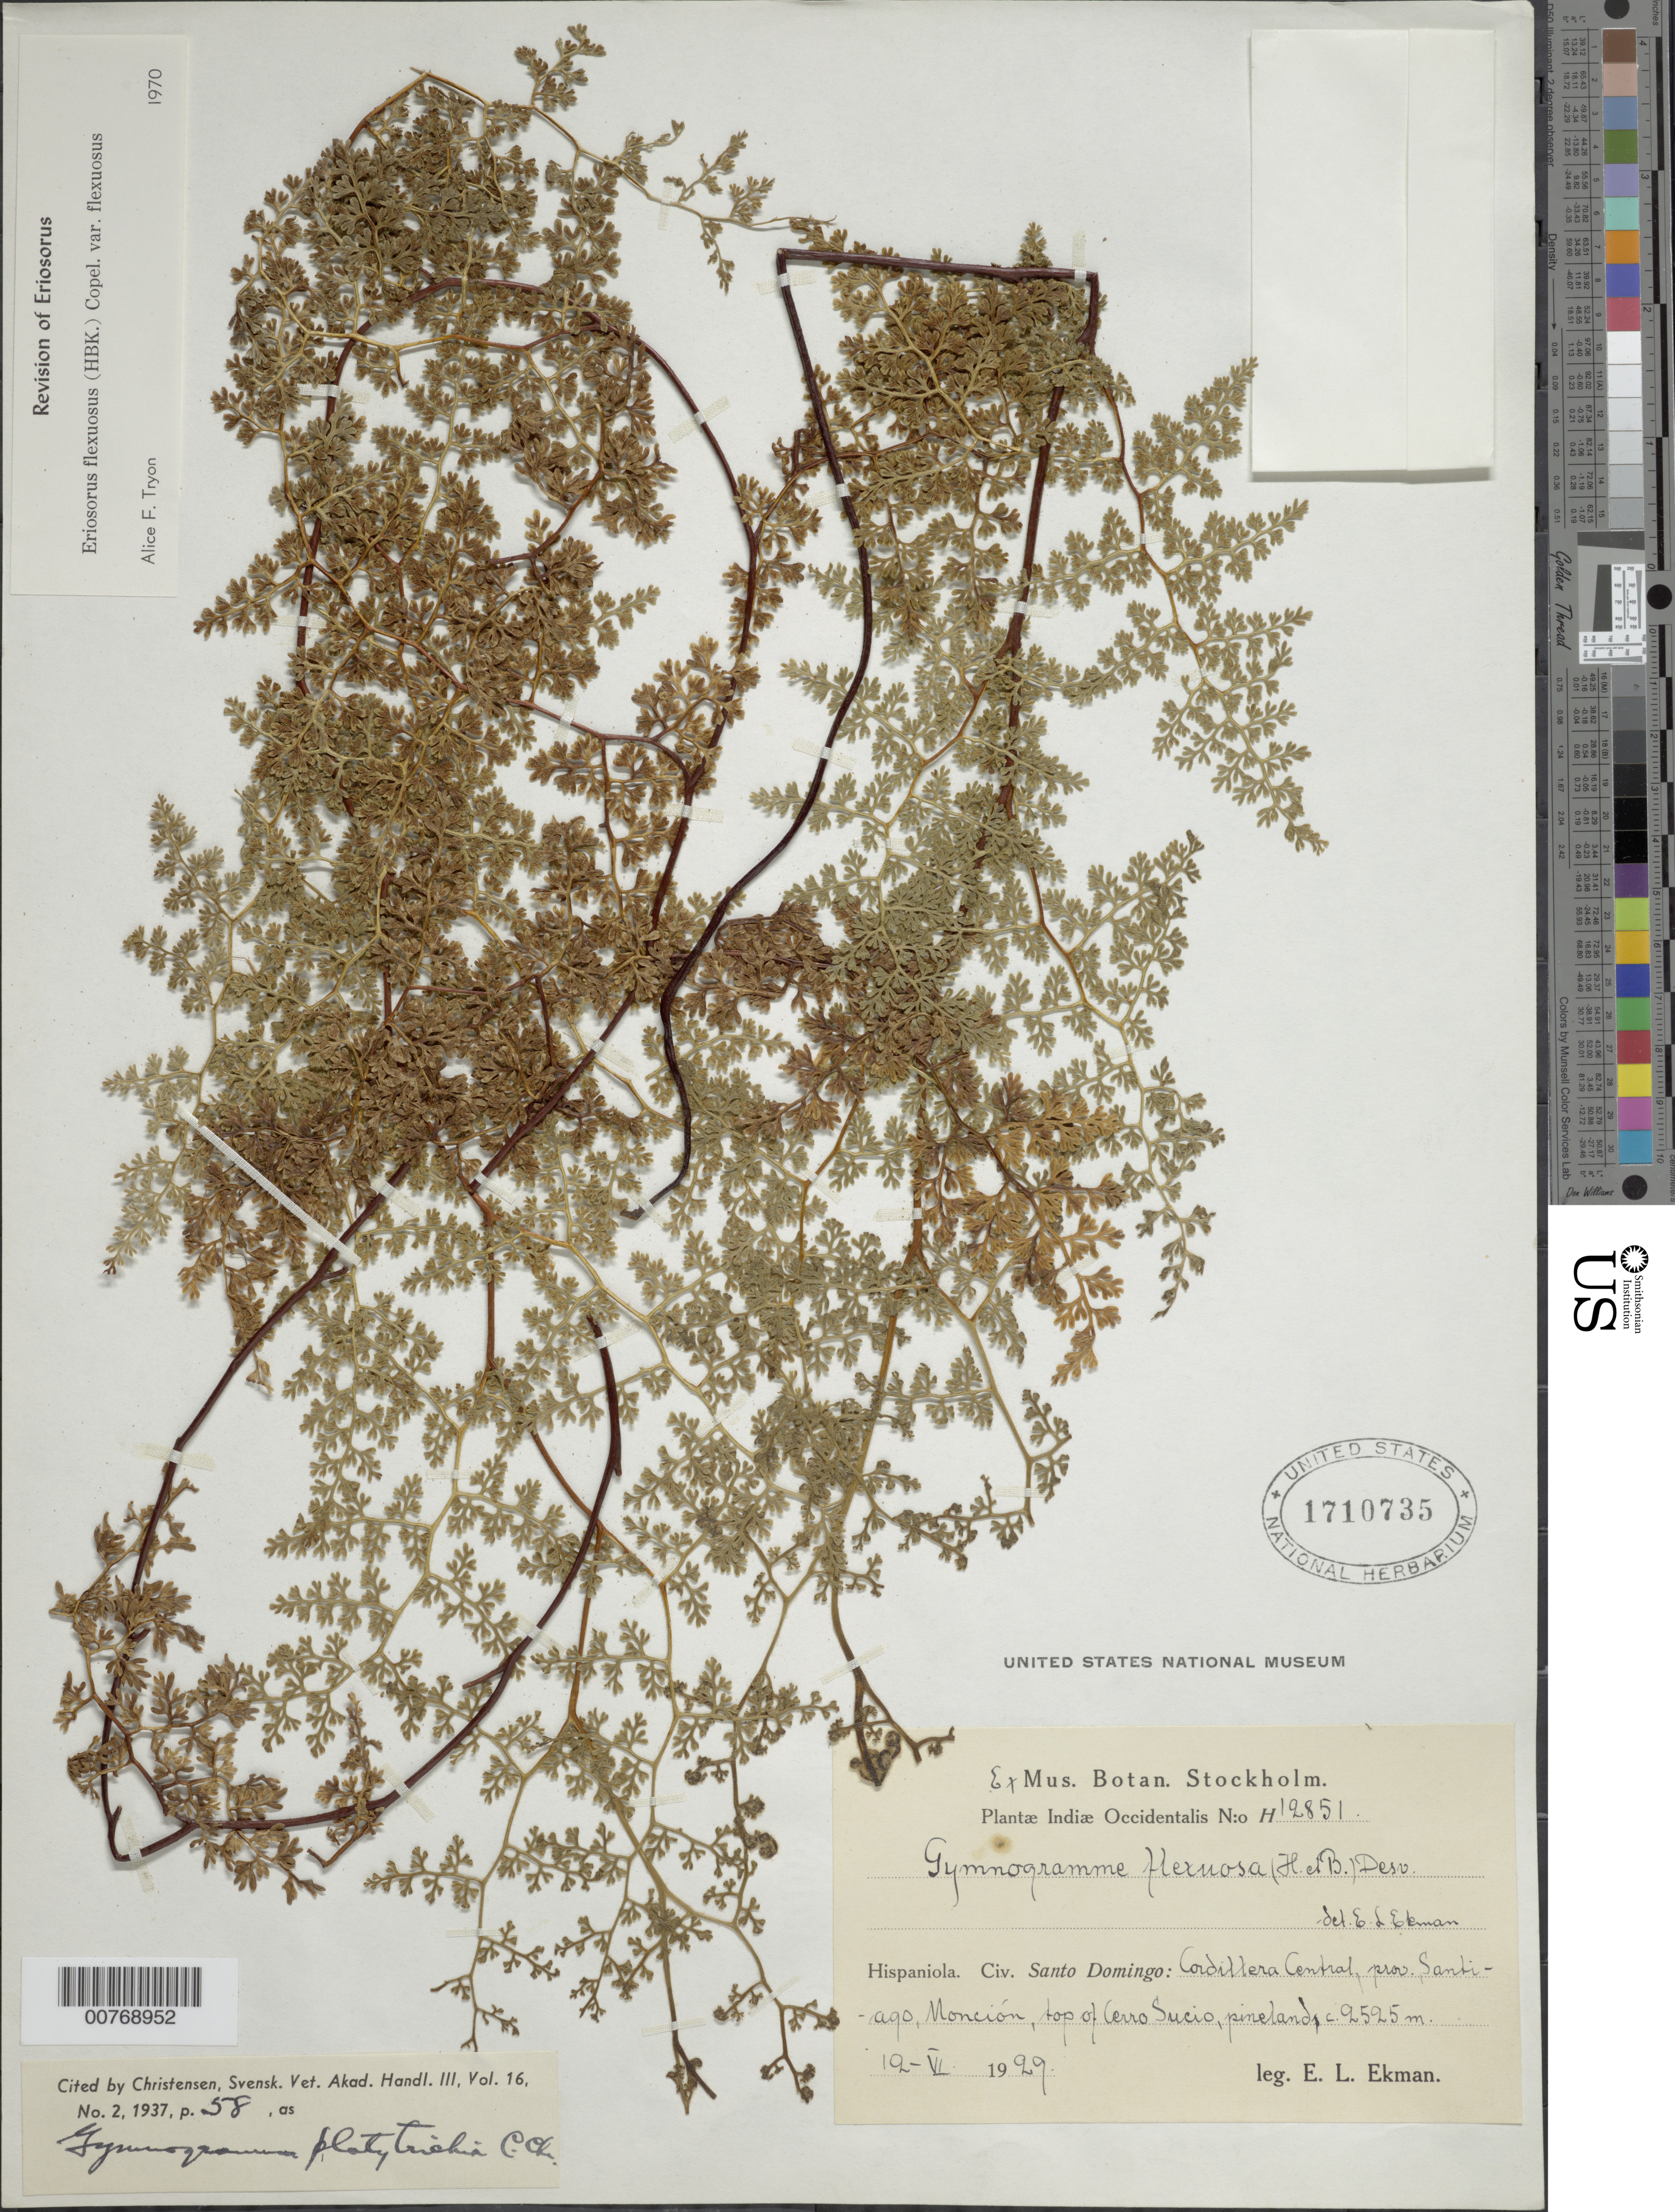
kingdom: Plantae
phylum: Tracheophyta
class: Polypodiopsida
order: Polypodiales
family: Pteridaceae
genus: Jamesonia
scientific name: Jamesonia flexuosa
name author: (Humb. & Bonpl.) Christenh.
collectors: E. L. Ekman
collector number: H 12851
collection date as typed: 12 Jun 1929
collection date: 1929-06-12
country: Dominican Republic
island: Hispaniola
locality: Santo Domingo, Cordillera Central, Provincia Santiago, Monción, top of Cerro Sucio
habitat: Pineland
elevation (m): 2525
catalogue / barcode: US 1710735